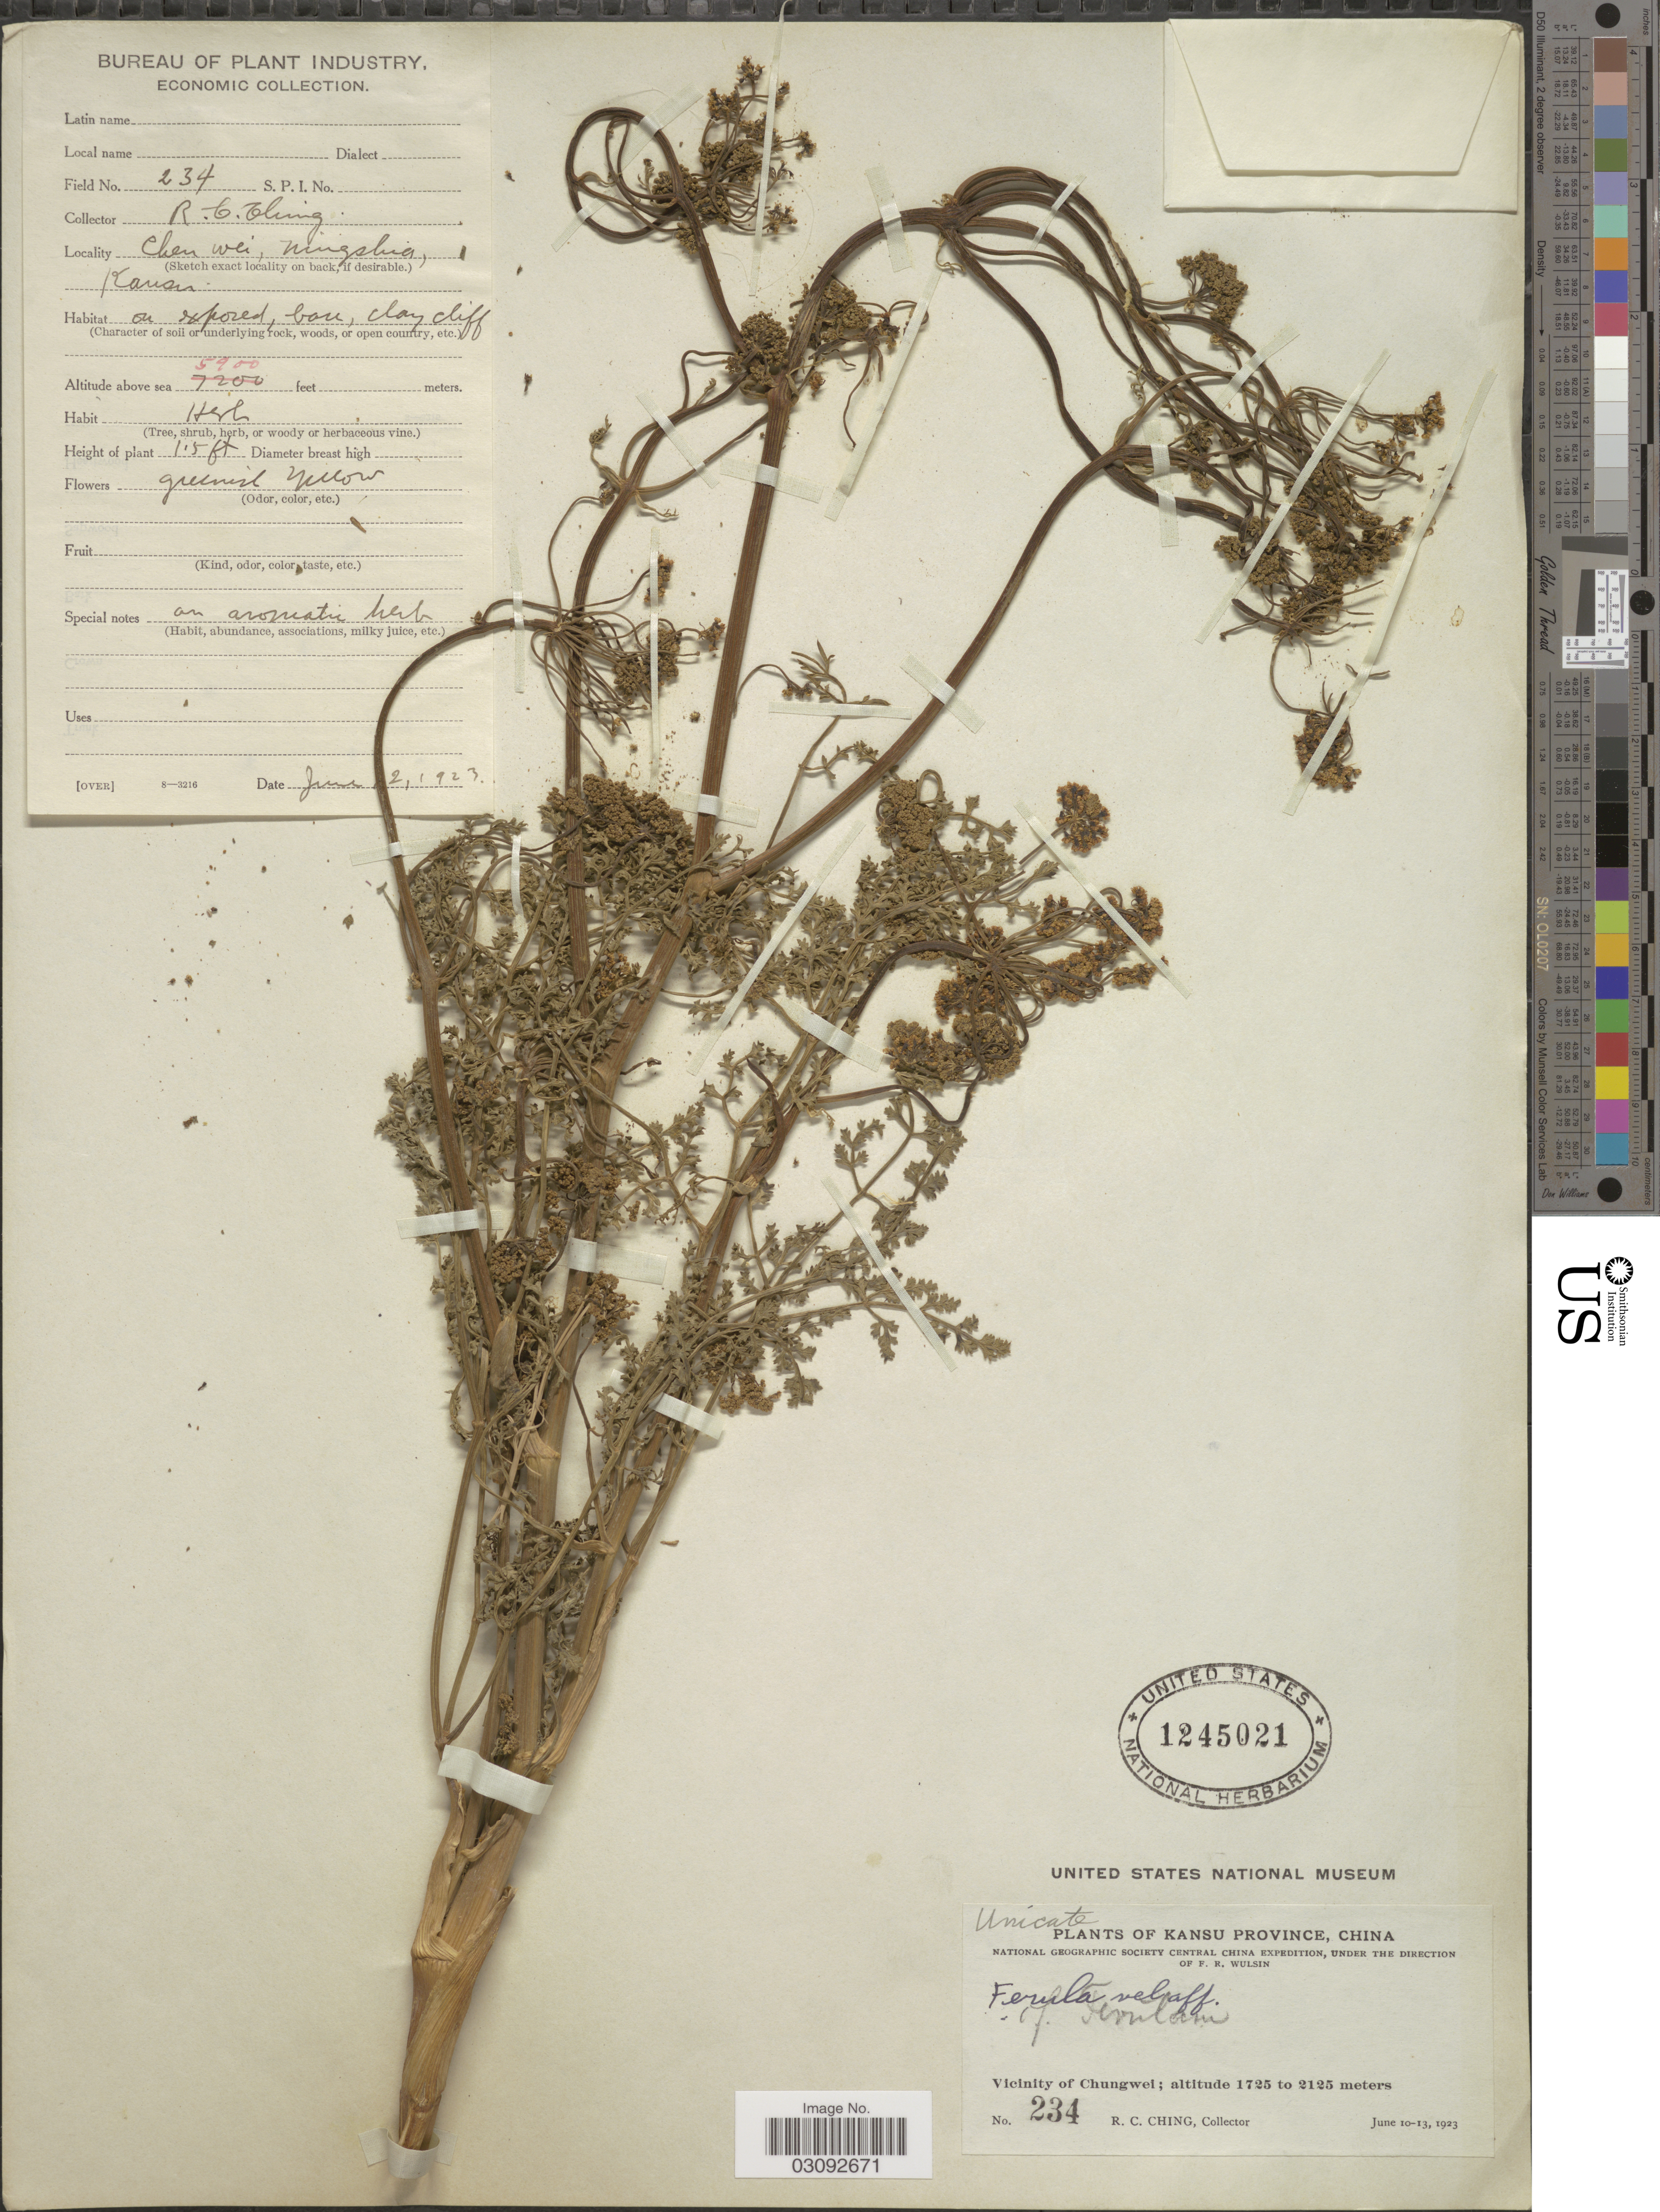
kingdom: Plantae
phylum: Tracheophyta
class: Magnoliopsida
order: Apiales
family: Apiaceae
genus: Ferula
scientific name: Ferula sp.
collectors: R. C. Ching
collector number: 234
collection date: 1923-06-12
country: China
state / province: Gansu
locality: Kansu Province, Vicinity of Chungwei. Chen Wei, Ningshia.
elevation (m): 1798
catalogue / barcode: US 1245021